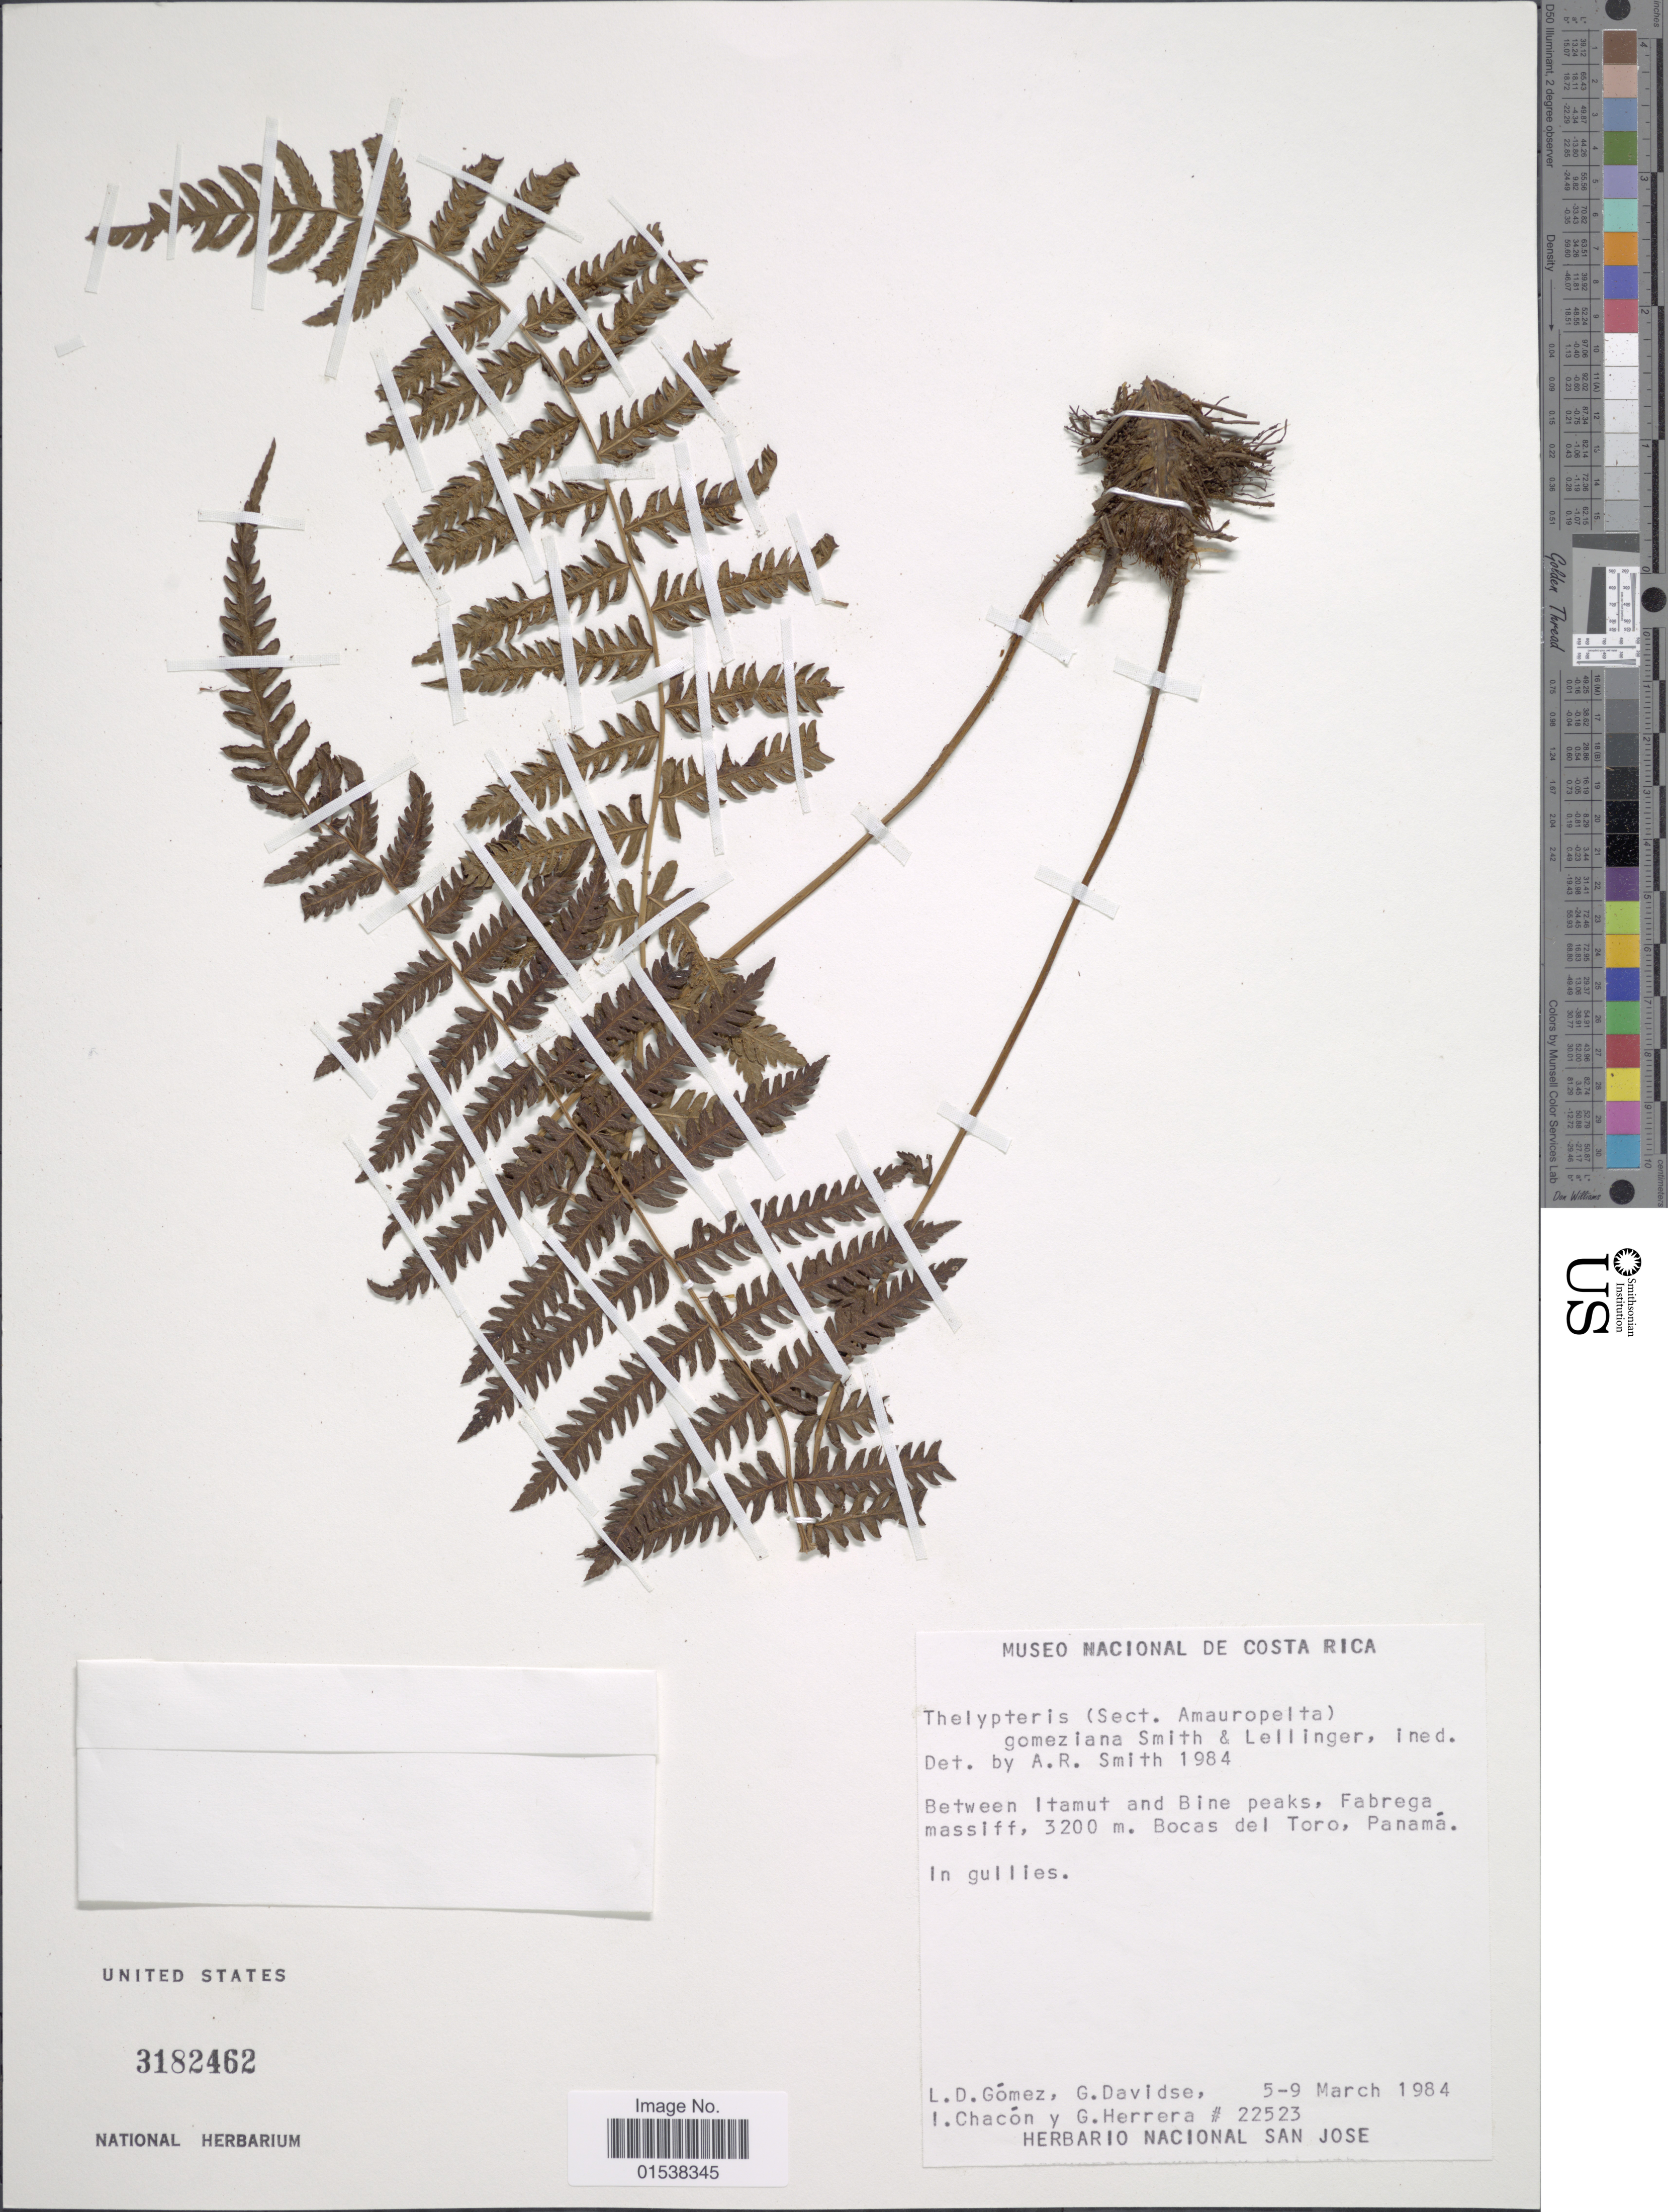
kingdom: Plantae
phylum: Tracheophyta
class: Polypodiopsida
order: Polypodiales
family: Thelypteridaceae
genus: Amauropelta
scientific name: Amauropelta gomeziana (A.R. Sm. & Lellinger) comb. nov., ined. 2015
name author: (A.R. Sm. & Lellinger)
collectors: L. Gomez, G. Davidse, I. Chacon & G. Herrera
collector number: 22523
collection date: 1984-03-05/1984-03-09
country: Panama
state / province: Bocas del Toro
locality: Between Itamut and Bine peaks, Fabrega massiff, Bocas del Toro, Panama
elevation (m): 3200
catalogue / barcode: US 3182462